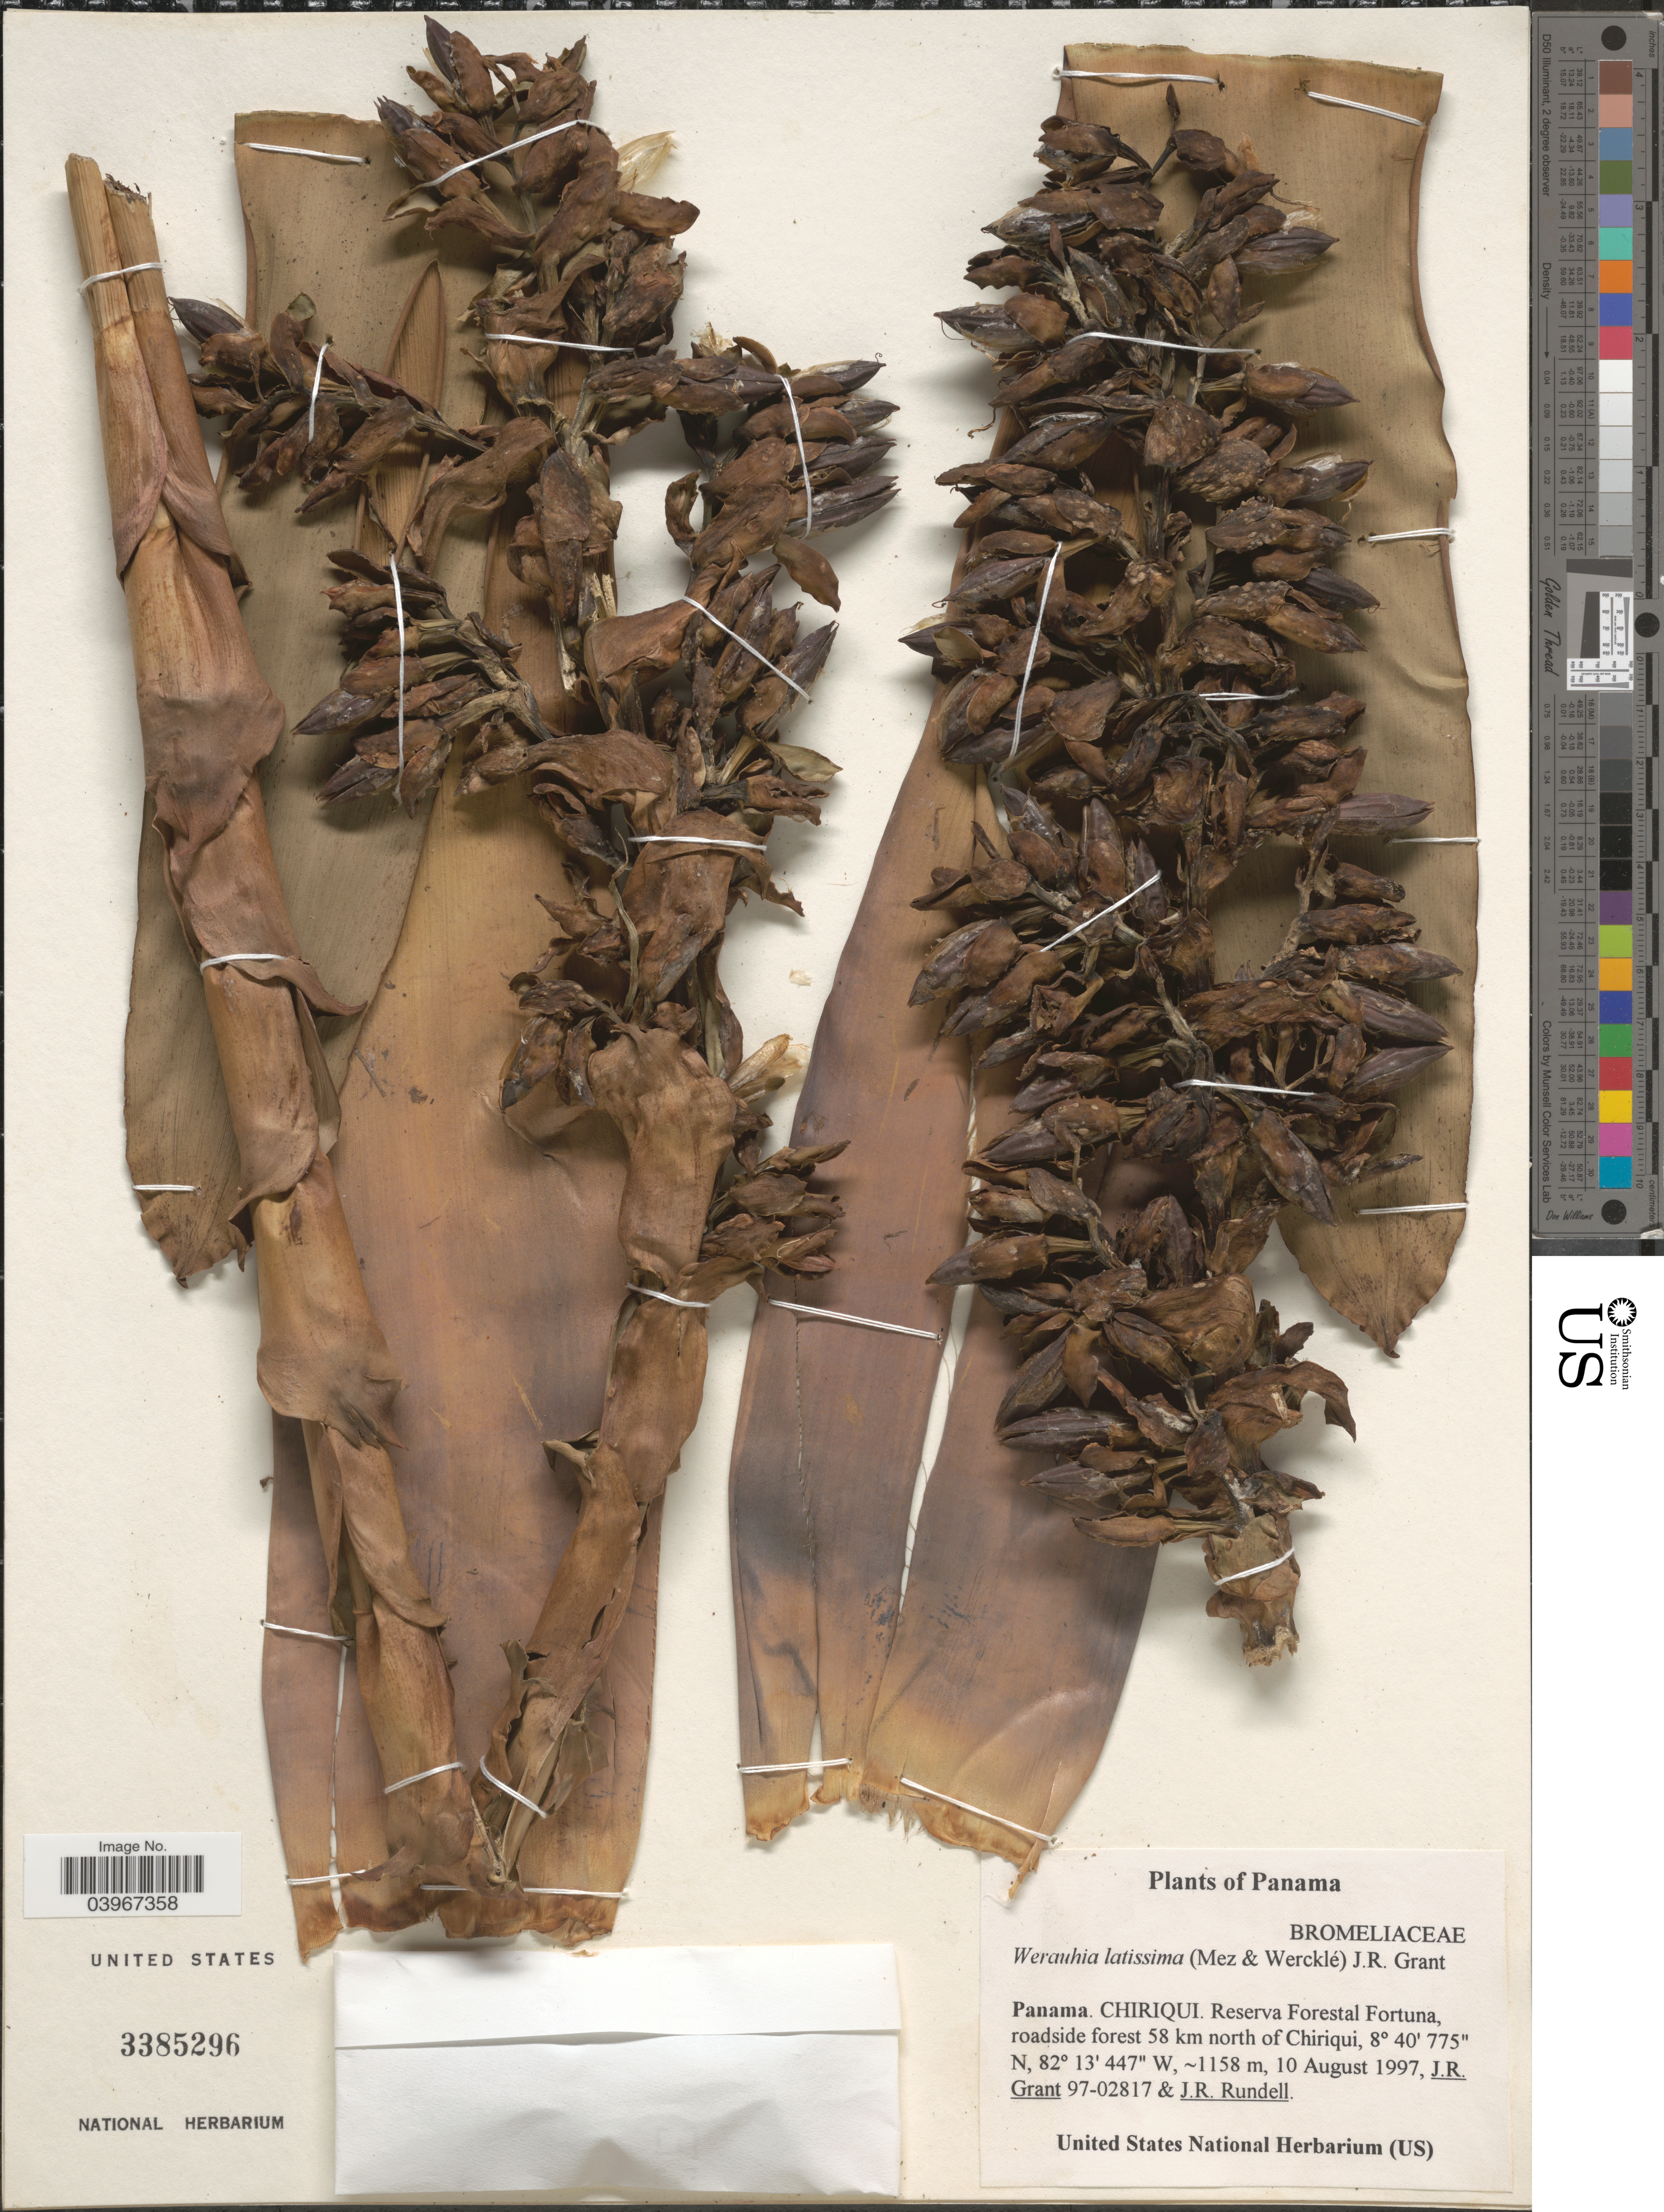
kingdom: Plantae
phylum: Tracheophyta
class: Liliopsida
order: Poales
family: Bromeliaceae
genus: Werauhia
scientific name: Werauhia latissima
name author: (Mez & Wercklé) J.R. Grant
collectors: J. Grant & J. R. Rundell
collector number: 97-02817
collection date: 1997-08-10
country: Panama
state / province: Chiriqui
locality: Reserva Forestal Fortuna, roadside forest 58 km north of Chiriqui.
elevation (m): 1158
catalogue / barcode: US 3385296